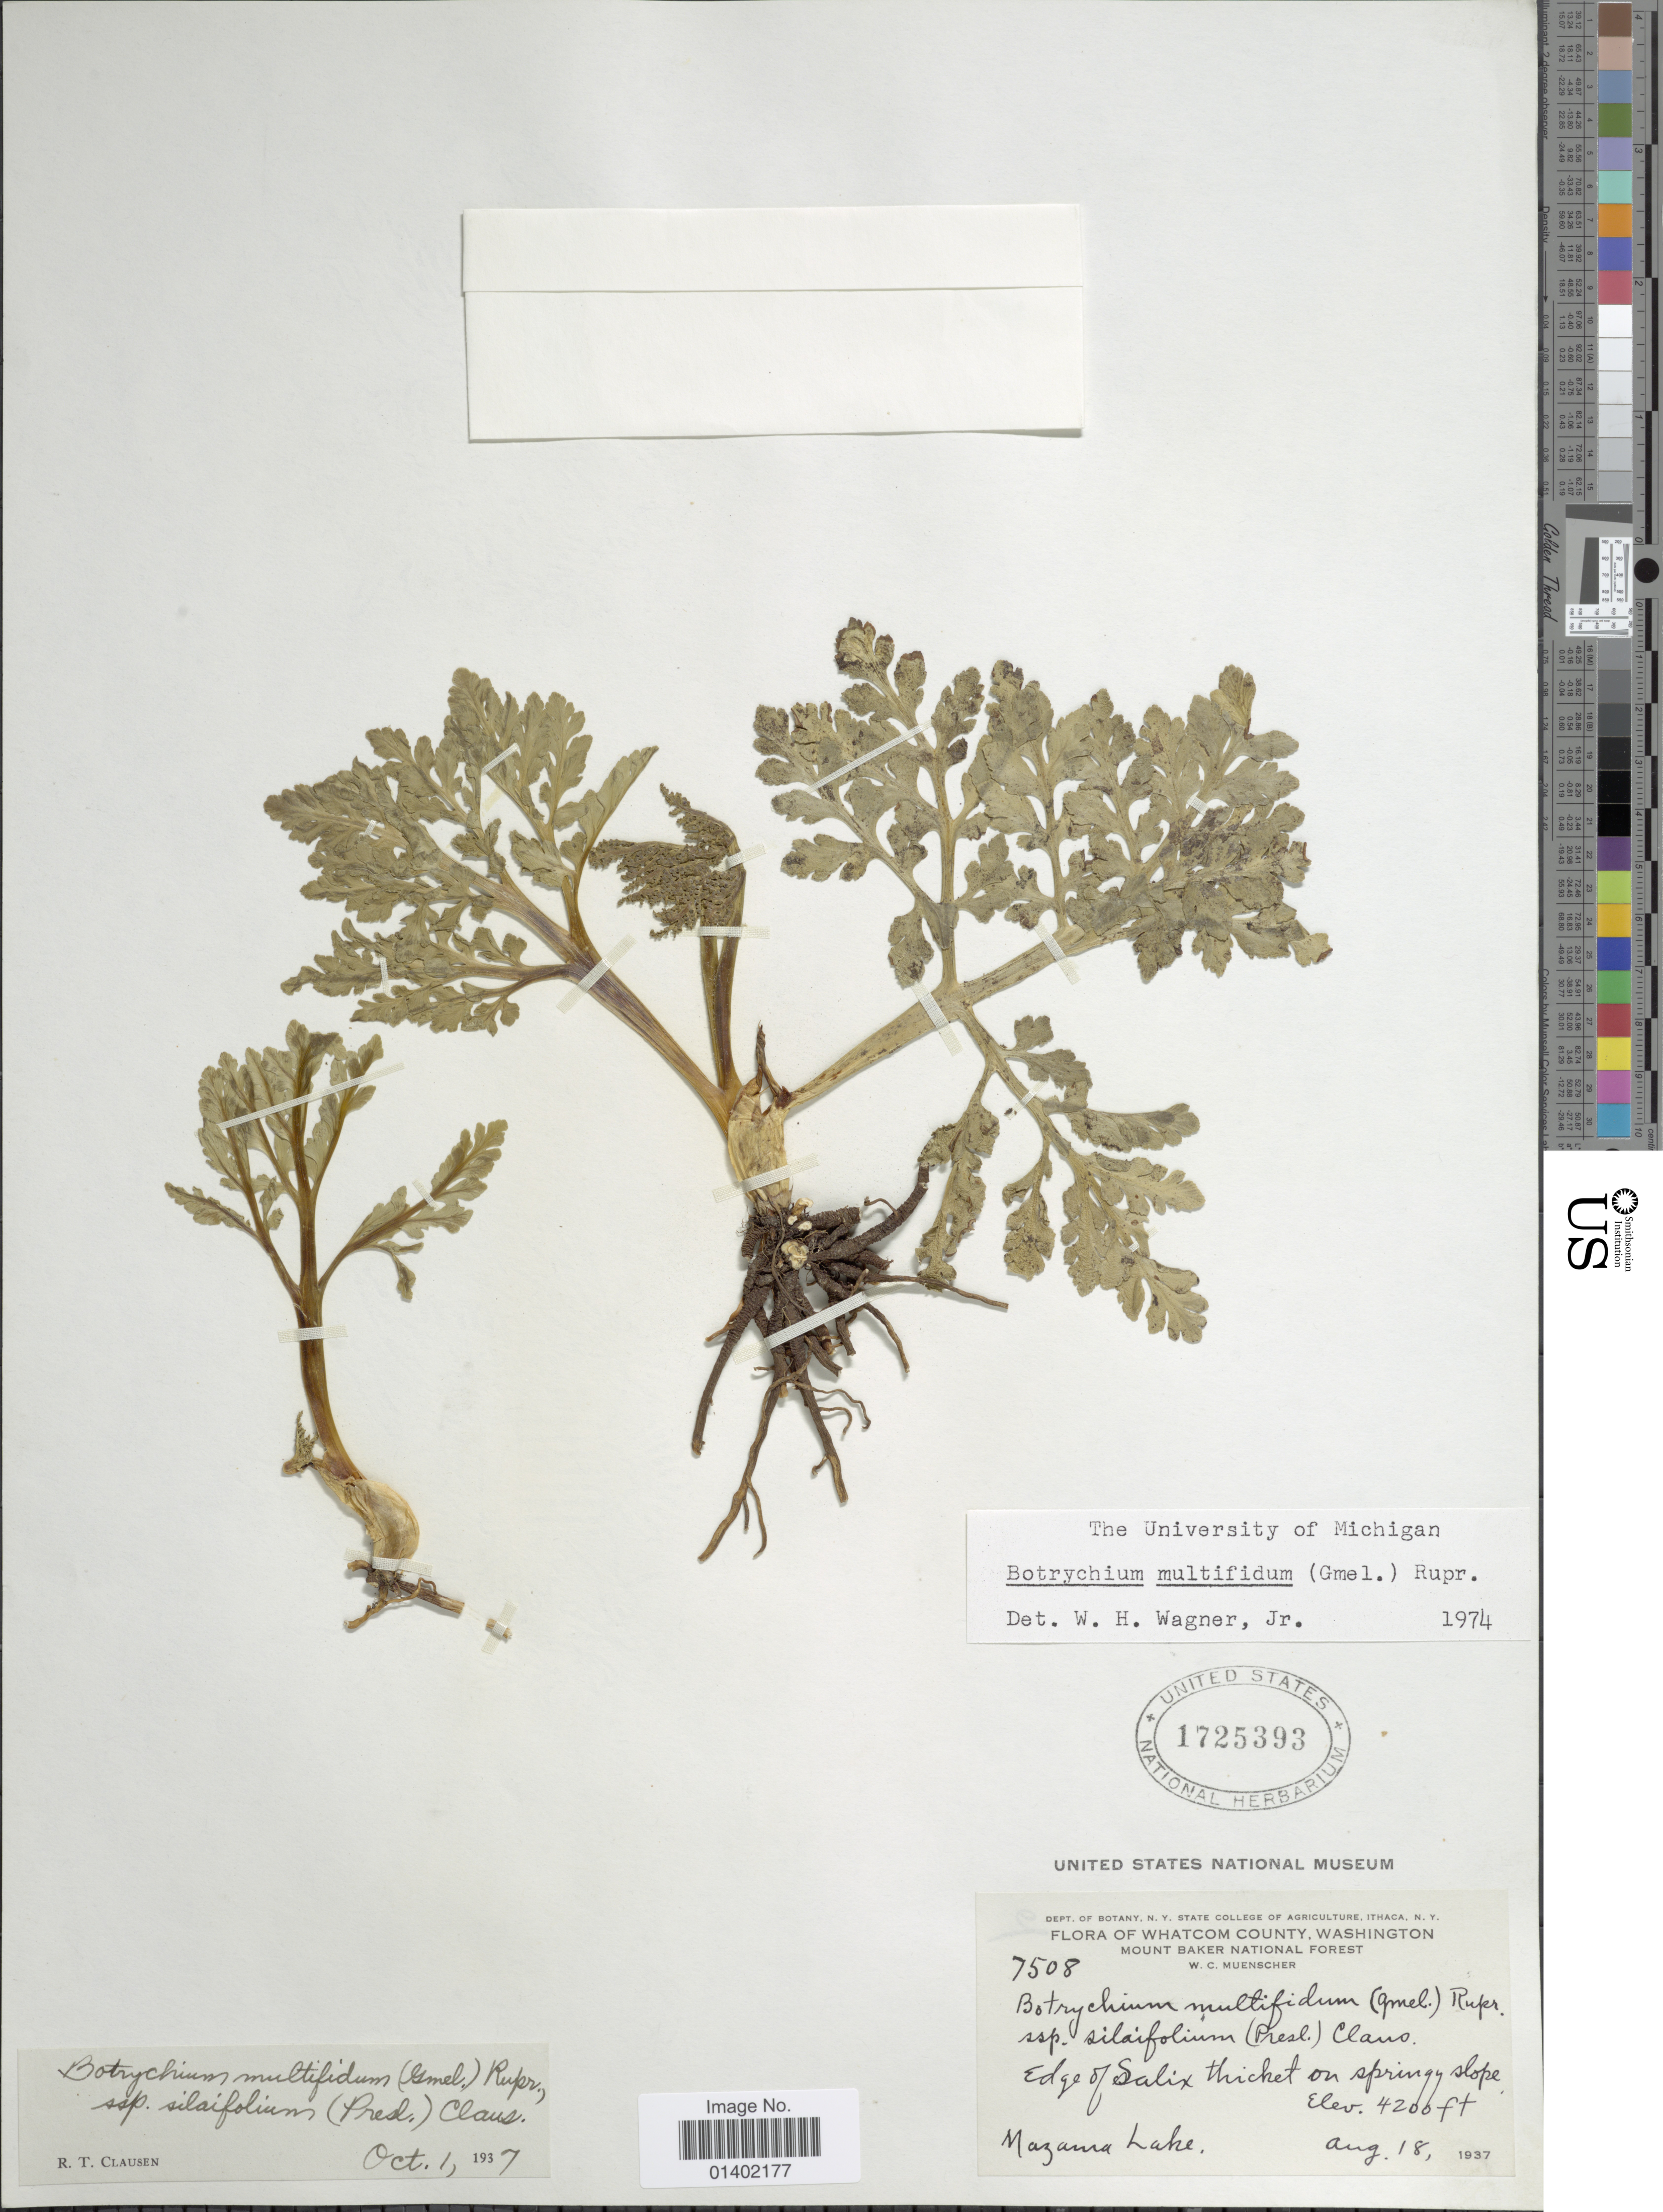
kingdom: Plantae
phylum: Tracheophyta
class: Polypodiopsida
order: Ophioglossales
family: Ophioglossaceae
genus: Botrychium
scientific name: Botrychium multifidum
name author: (J.F. Gmel.) Rupr.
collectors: W. Muencher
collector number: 7508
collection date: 1937-08-18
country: United States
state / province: Washington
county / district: Whatcom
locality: Flora of Whatcom County, Washington, Mount Baker National Forest, Mazama Lake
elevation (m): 1280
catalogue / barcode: US 1725393